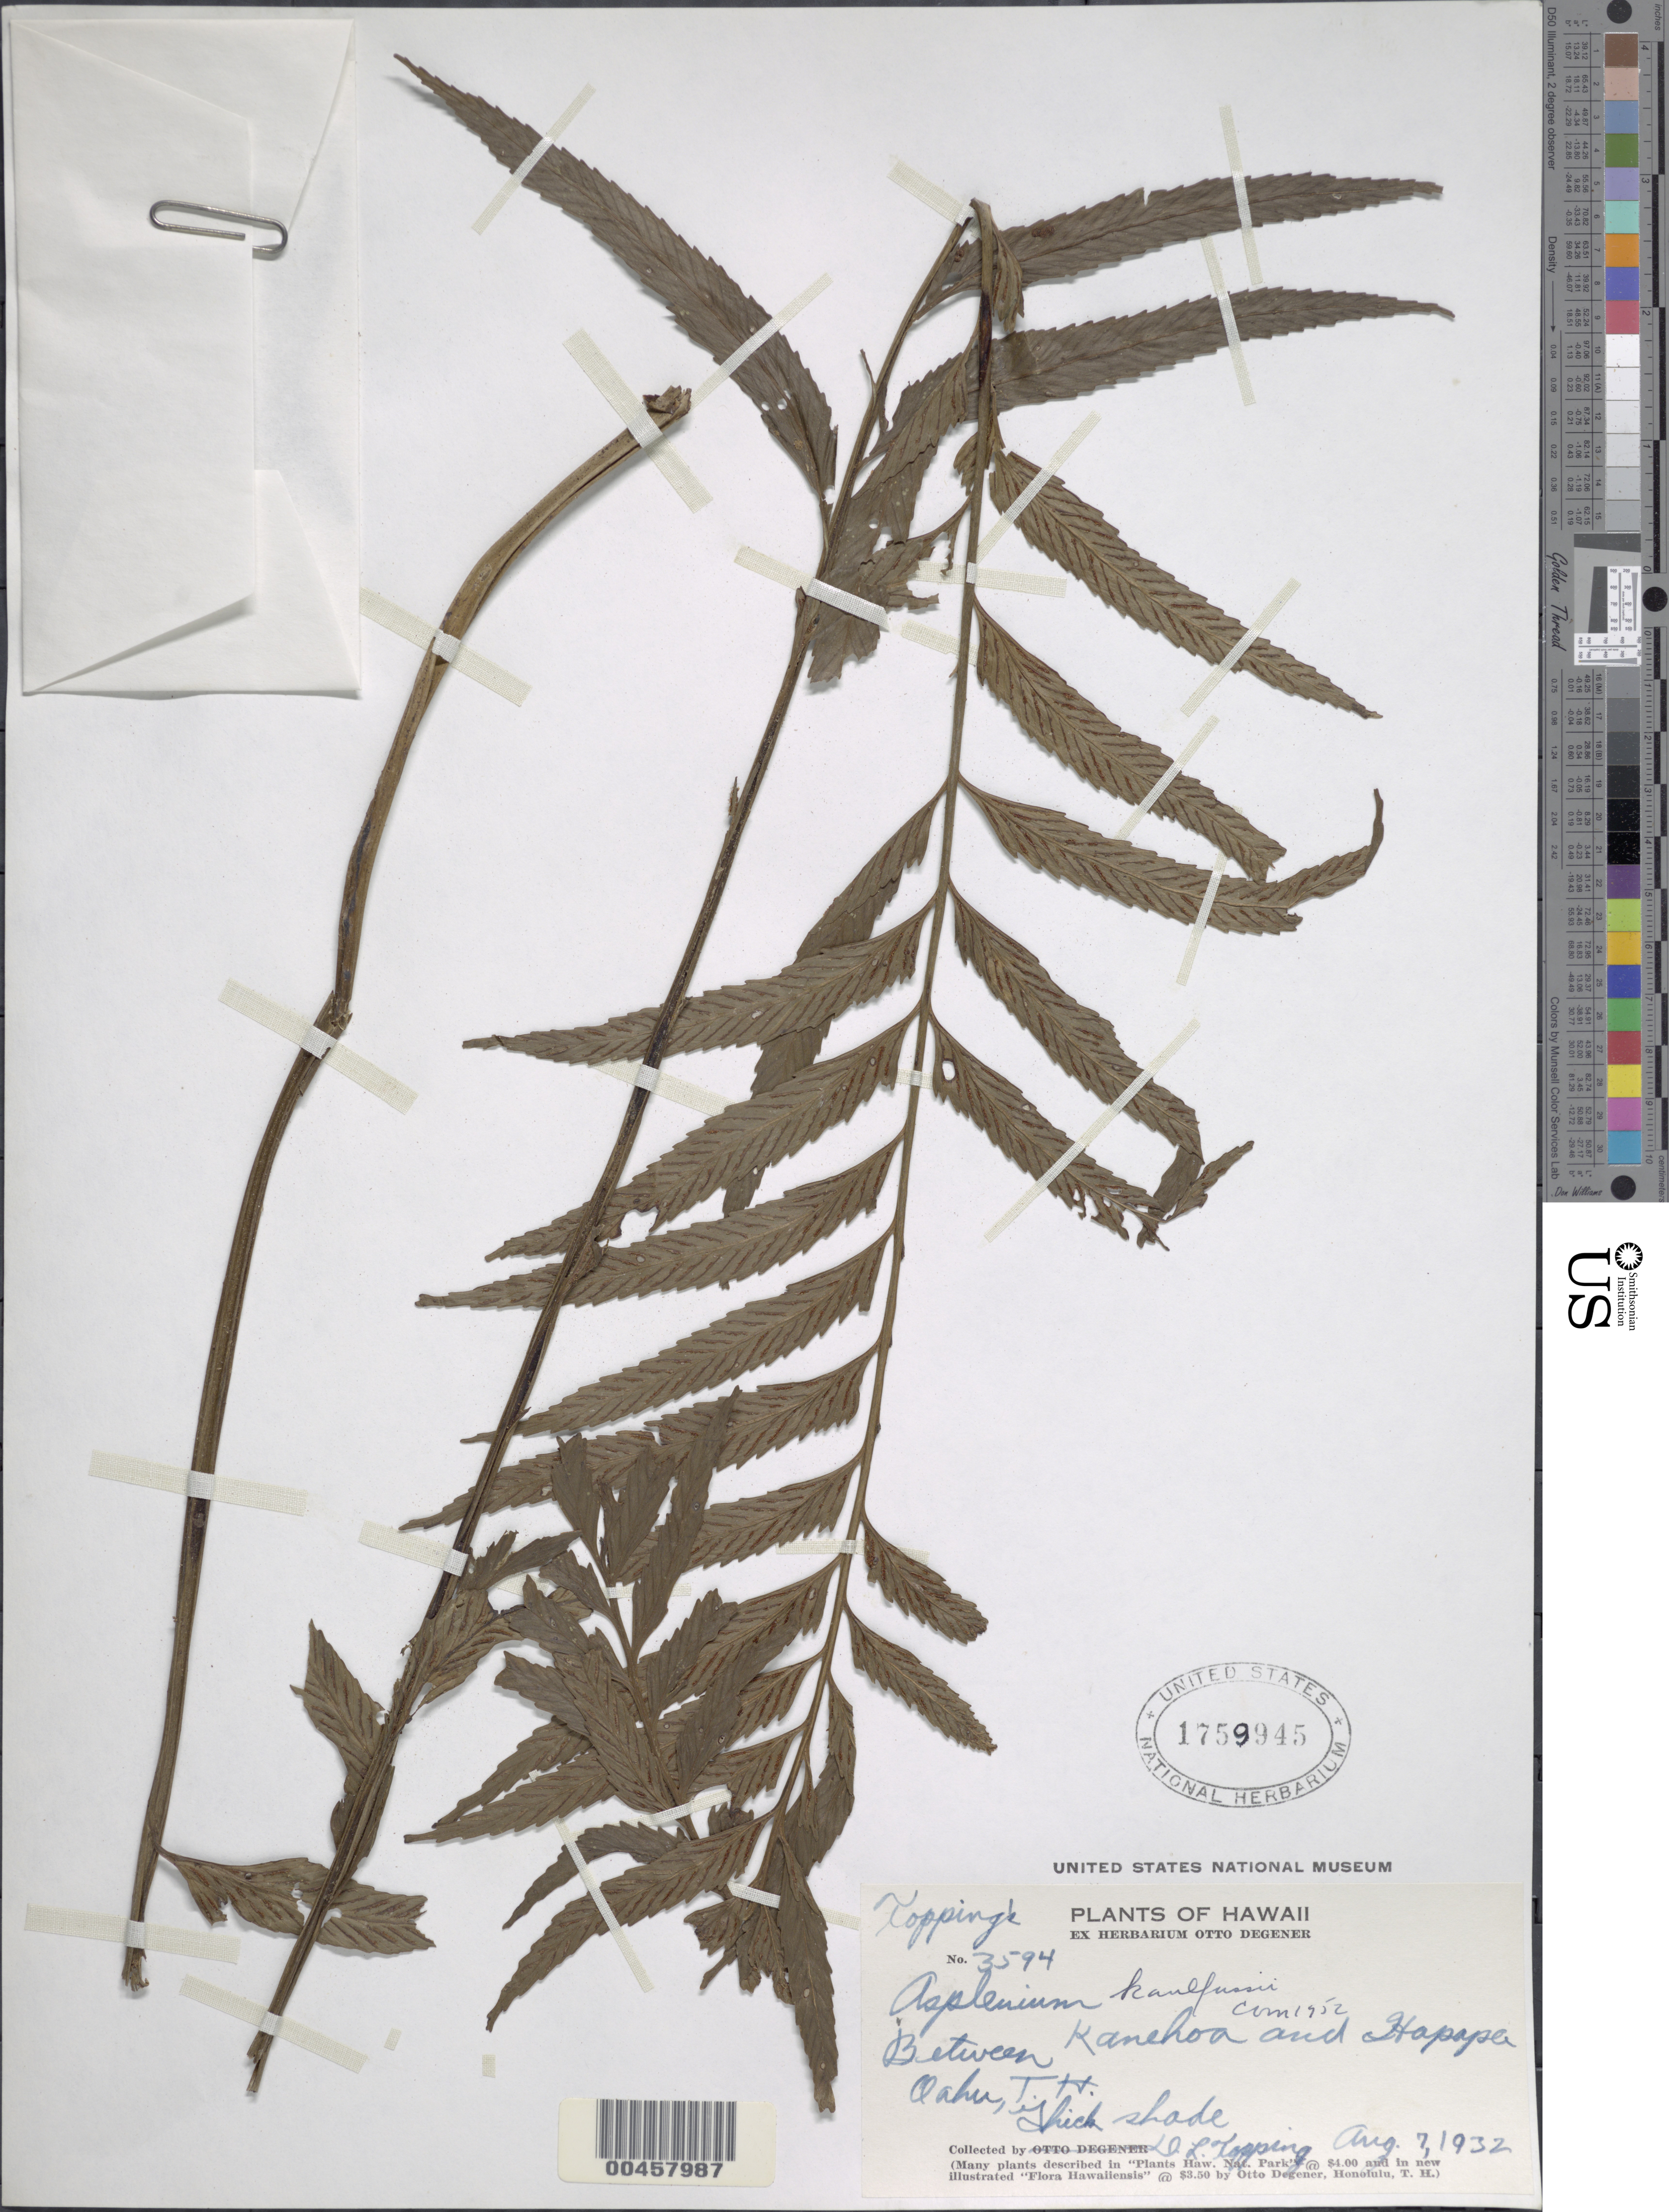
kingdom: Plantae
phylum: Tracheophyta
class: Polypodiopsida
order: Polypodiales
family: Aspleniaceae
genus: Asplenium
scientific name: Asplenium kaulfussii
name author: Schltdl.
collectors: D. L. Topping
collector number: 3594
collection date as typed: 7 Aug 1932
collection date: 1932-08-07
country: United States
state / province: Hawaii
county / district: Honolulu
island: Oahu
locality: Between Kanehoa and Hapape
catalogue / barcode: US 1759945